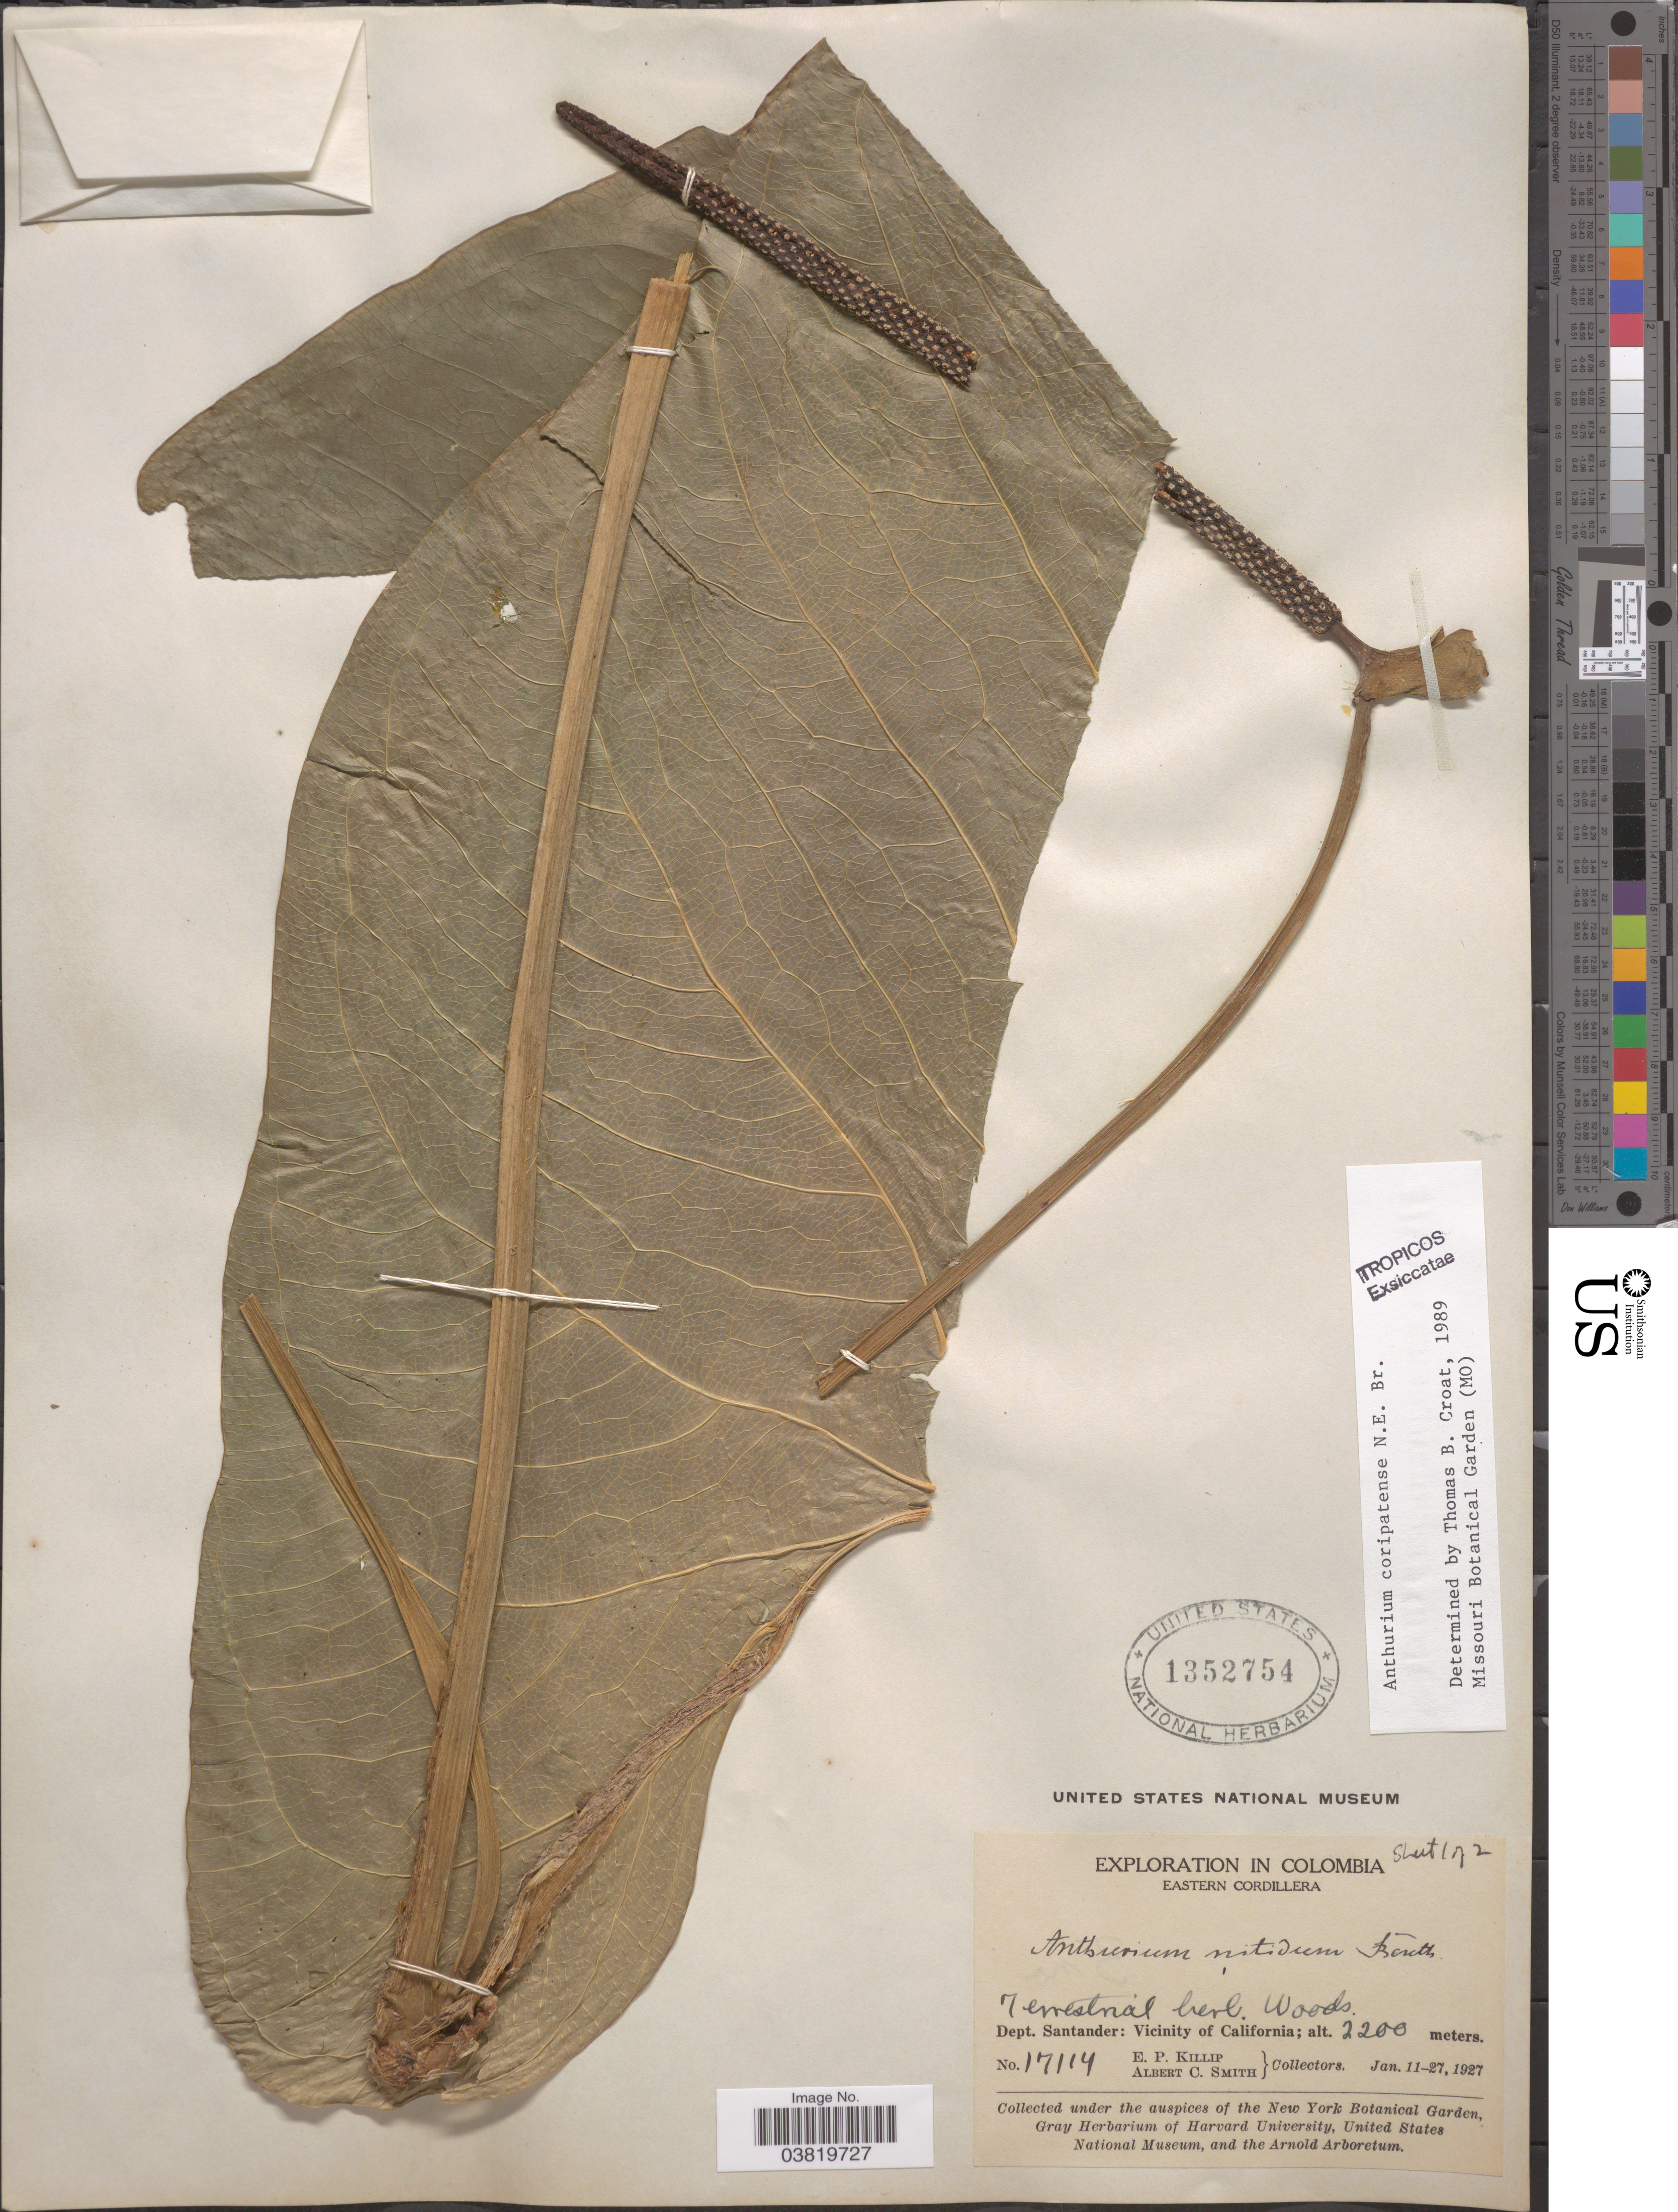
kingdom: Plantae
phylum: Tracheophyta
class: Liliopsida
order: Alismatales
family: Araceae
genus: Anthurium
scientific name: Anthurium coripatense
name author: N.E. Br.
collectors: E. P. Killip & A. C. Smith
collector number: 17114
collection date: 1927-01-11/1927-01-27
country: Colombia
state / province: Santander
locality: Eastern Cordillera. Dept. Santander: Vicinity of California.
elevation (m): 2200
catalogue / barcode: US 1352754